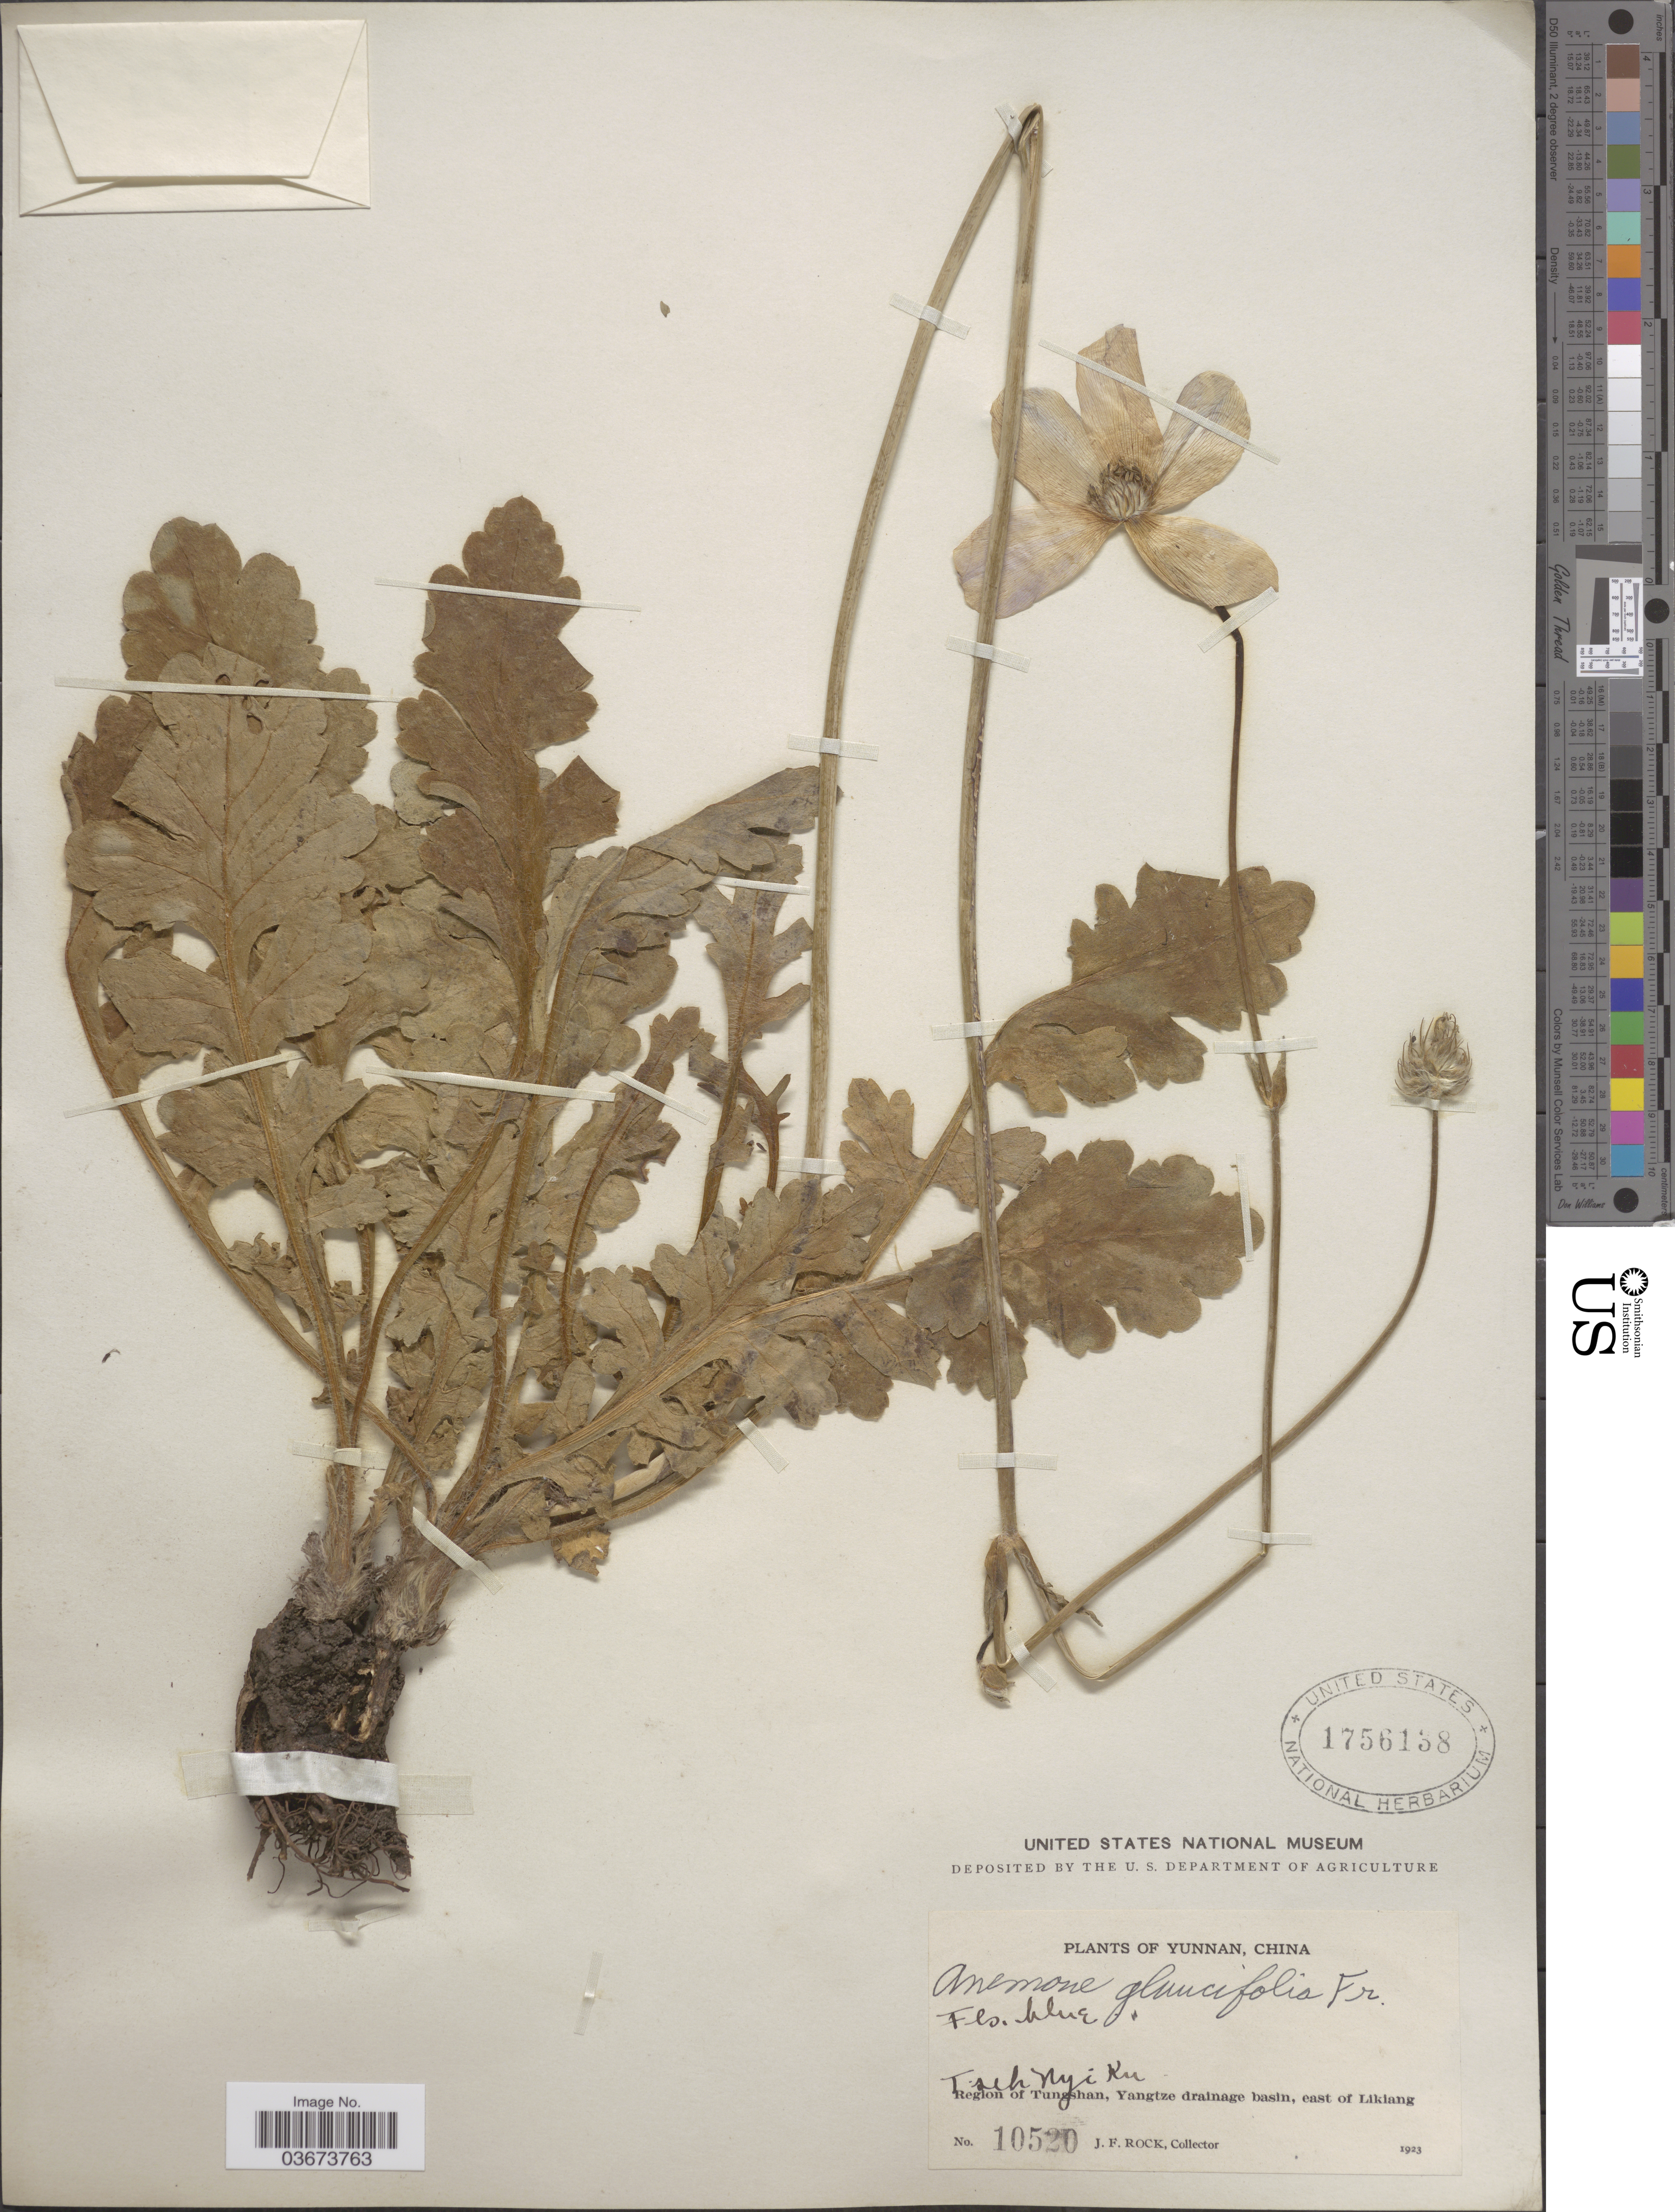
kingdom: Plantae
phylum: Tracheophyta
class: Magnoliopsida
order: Ranunculales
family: Ranunculaceae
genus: Anemoclema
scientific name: Anemoclema glaucifolium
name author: (Franch.) W.T. Wang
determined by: Strong, M. T., (US), Smithsonian Institution - National Museum of Natural History (UNITED STATES)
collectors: J. Rock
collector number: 10520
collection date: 1923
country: China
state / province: Yunnan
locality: Tsih Nyi Ku. Region of Tungshan, Yangtze drainage basin, east of Likiang.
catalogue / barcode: US 1756138